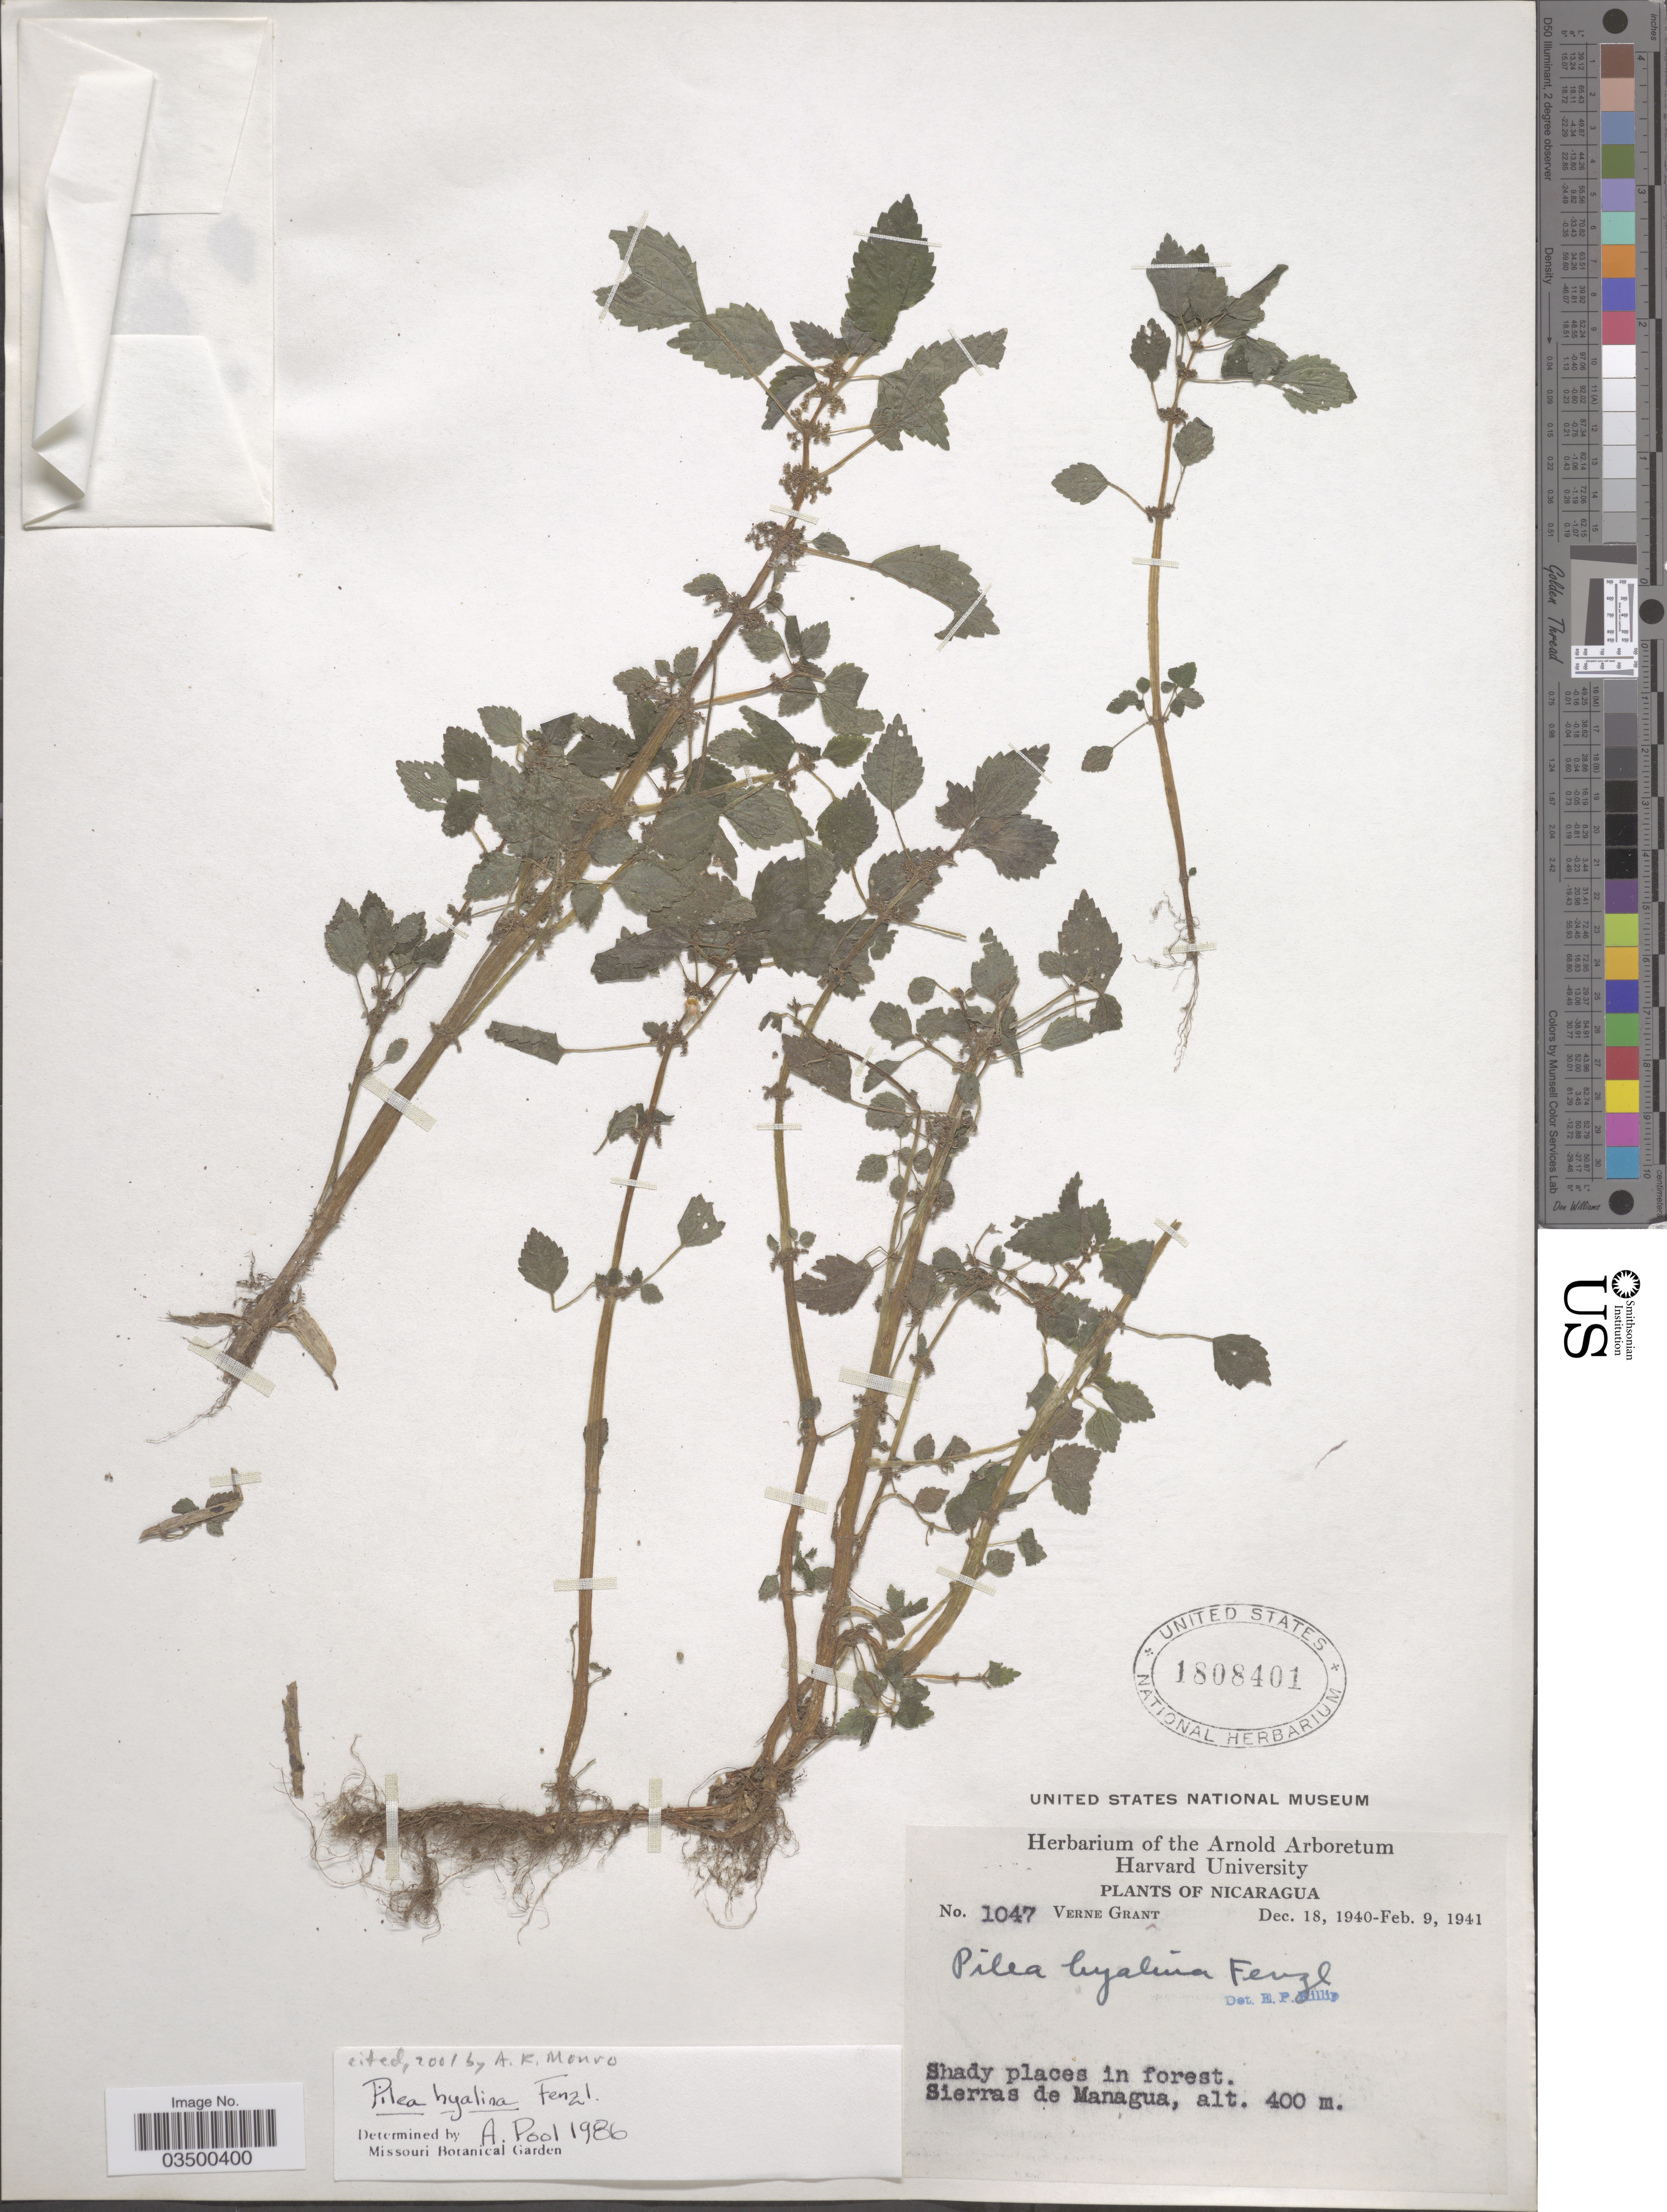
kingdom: Plantae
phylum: Tracheophyta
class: Magnoliopsida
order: Rosales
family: Urticaceae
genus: Pilea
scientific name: Pilea hyalina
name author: Fenzl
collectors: V. Grant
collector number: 1047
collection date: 1940-12-18/1941-02-09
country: Nicaragua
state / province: Managua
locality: Sierras de Managua.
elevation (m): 400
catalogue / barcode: US 1808401